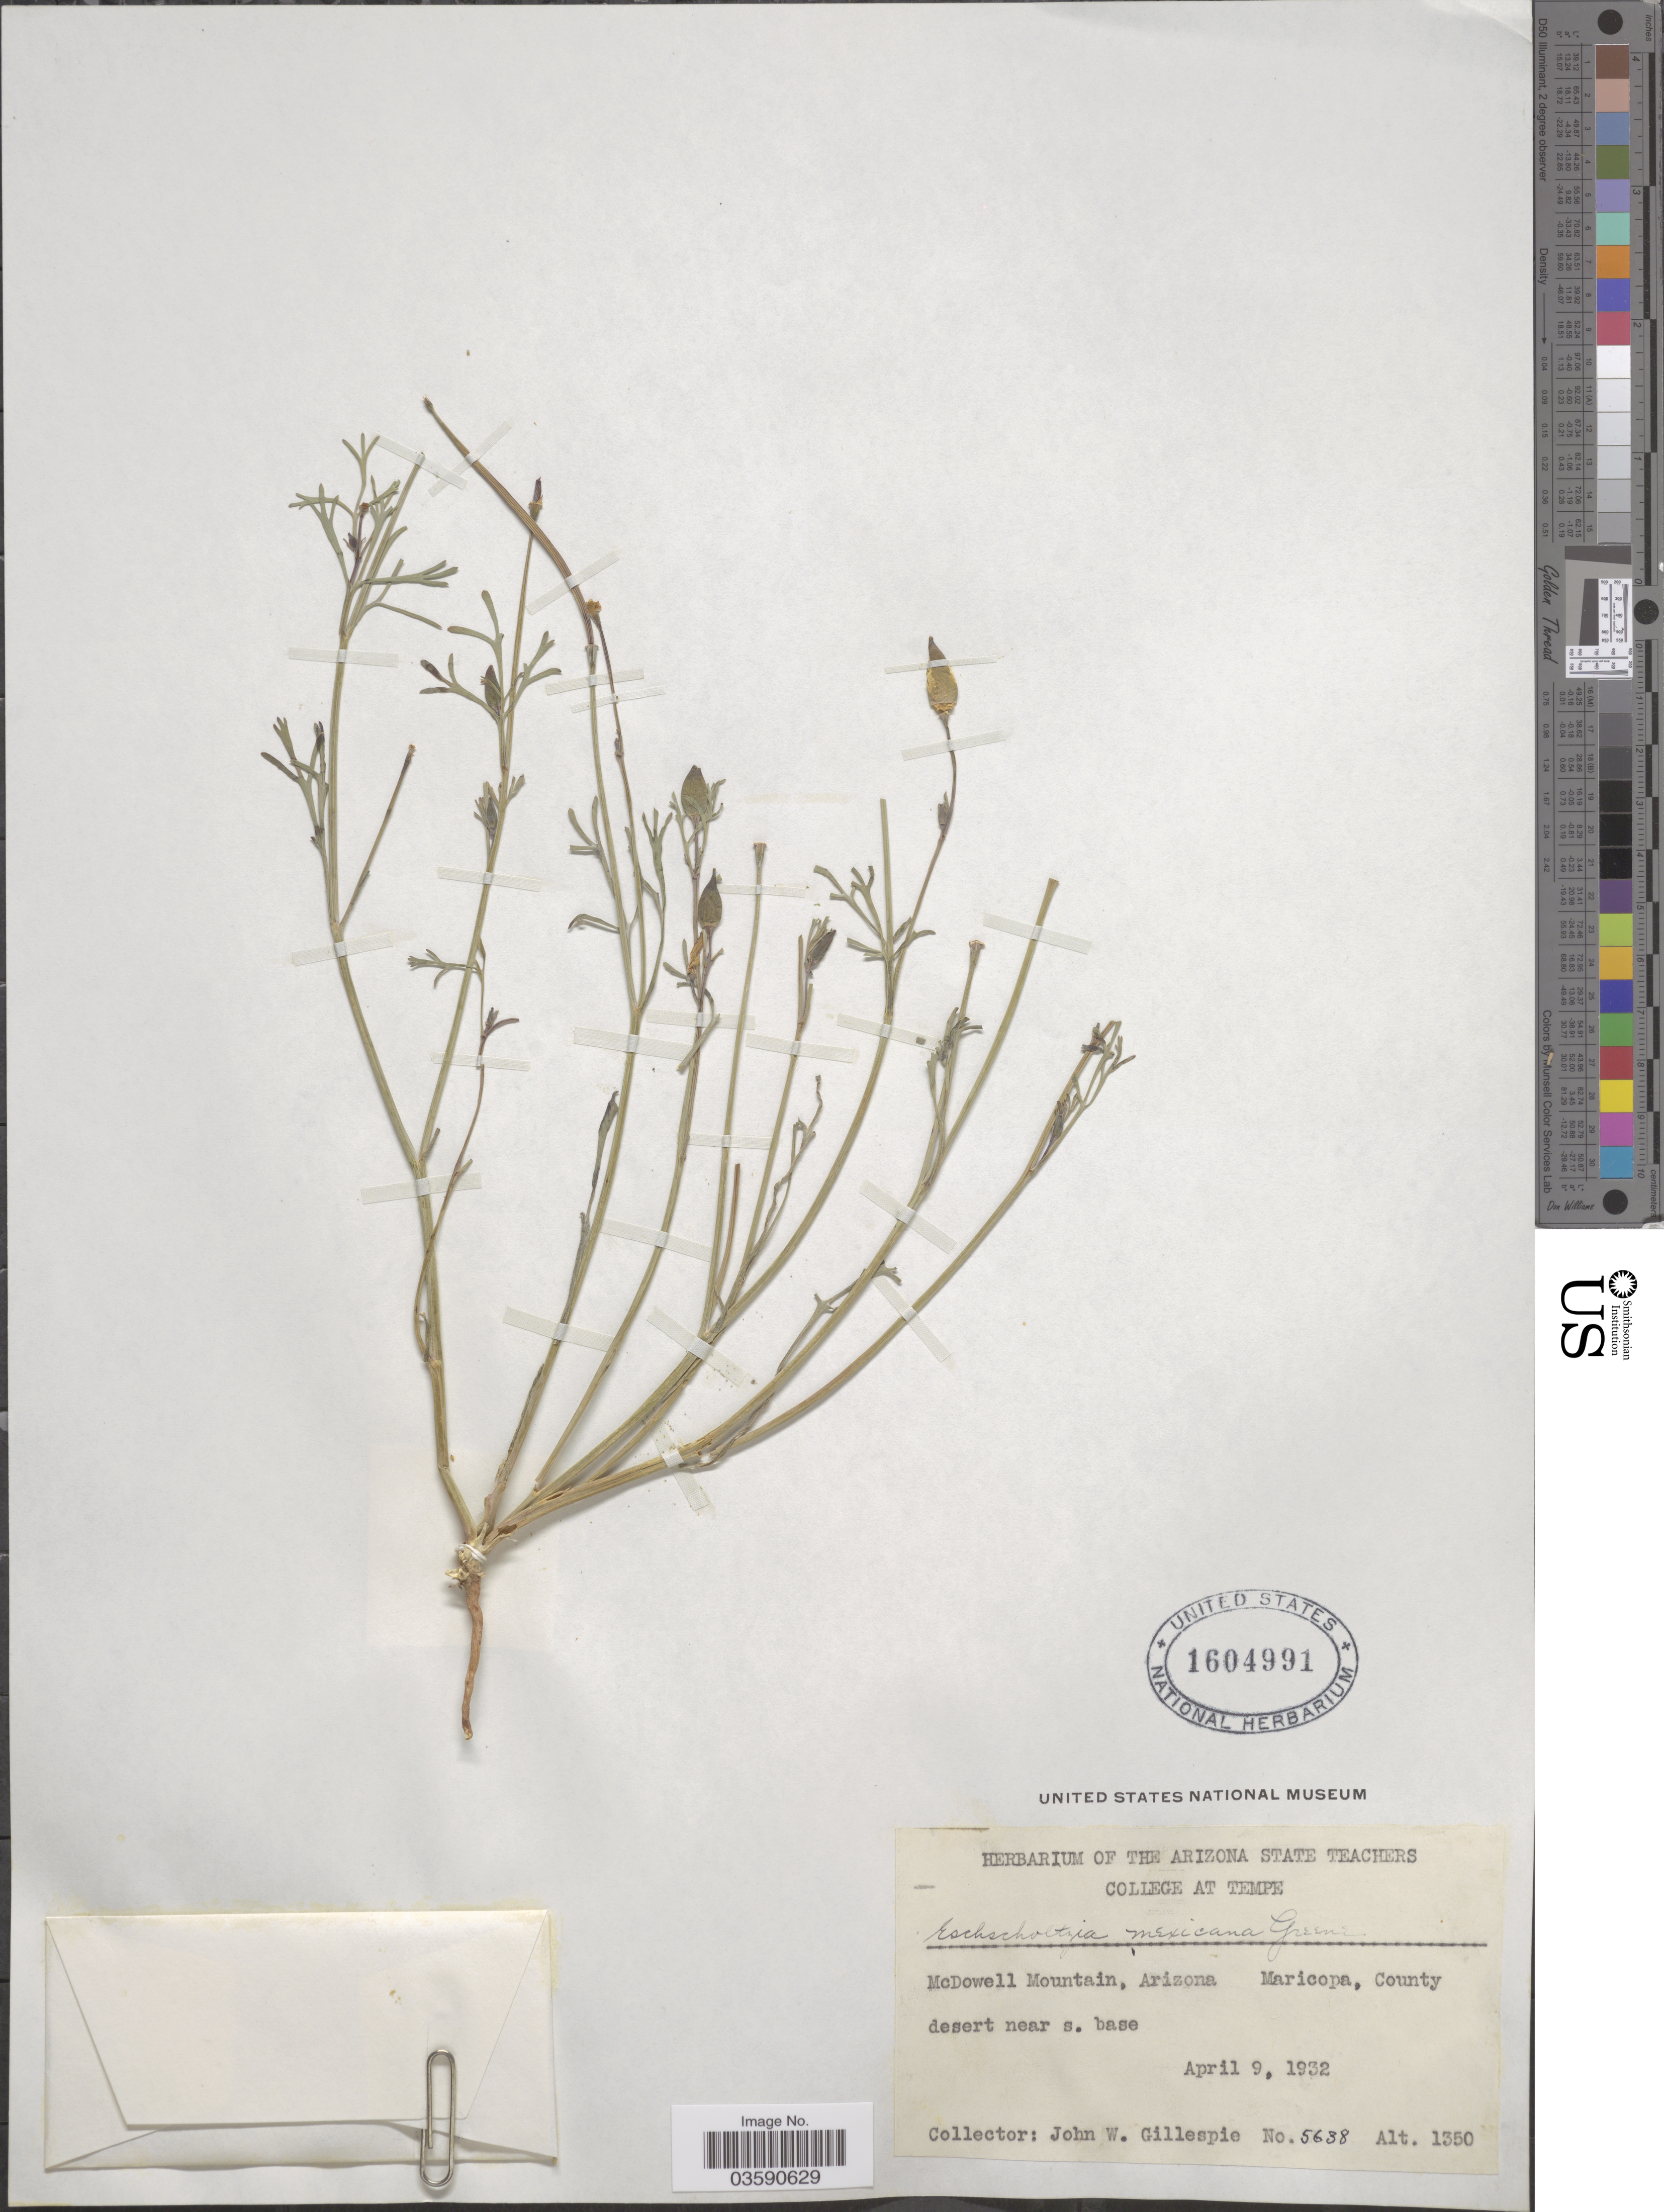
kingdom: Plantae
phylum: Tracheophyta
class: Magnoliopsida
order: Ranunculales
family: Papaveraceae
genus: Eschscholzia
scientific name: Eschscholzia mexicana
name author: Greene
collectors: J. W. Gillespie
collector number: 5638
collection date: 1932-04-09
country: United States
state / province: Arizona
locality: McDowell Mountain, Arizona Maricopa, County desert near s. base.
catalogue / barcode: US 1604991